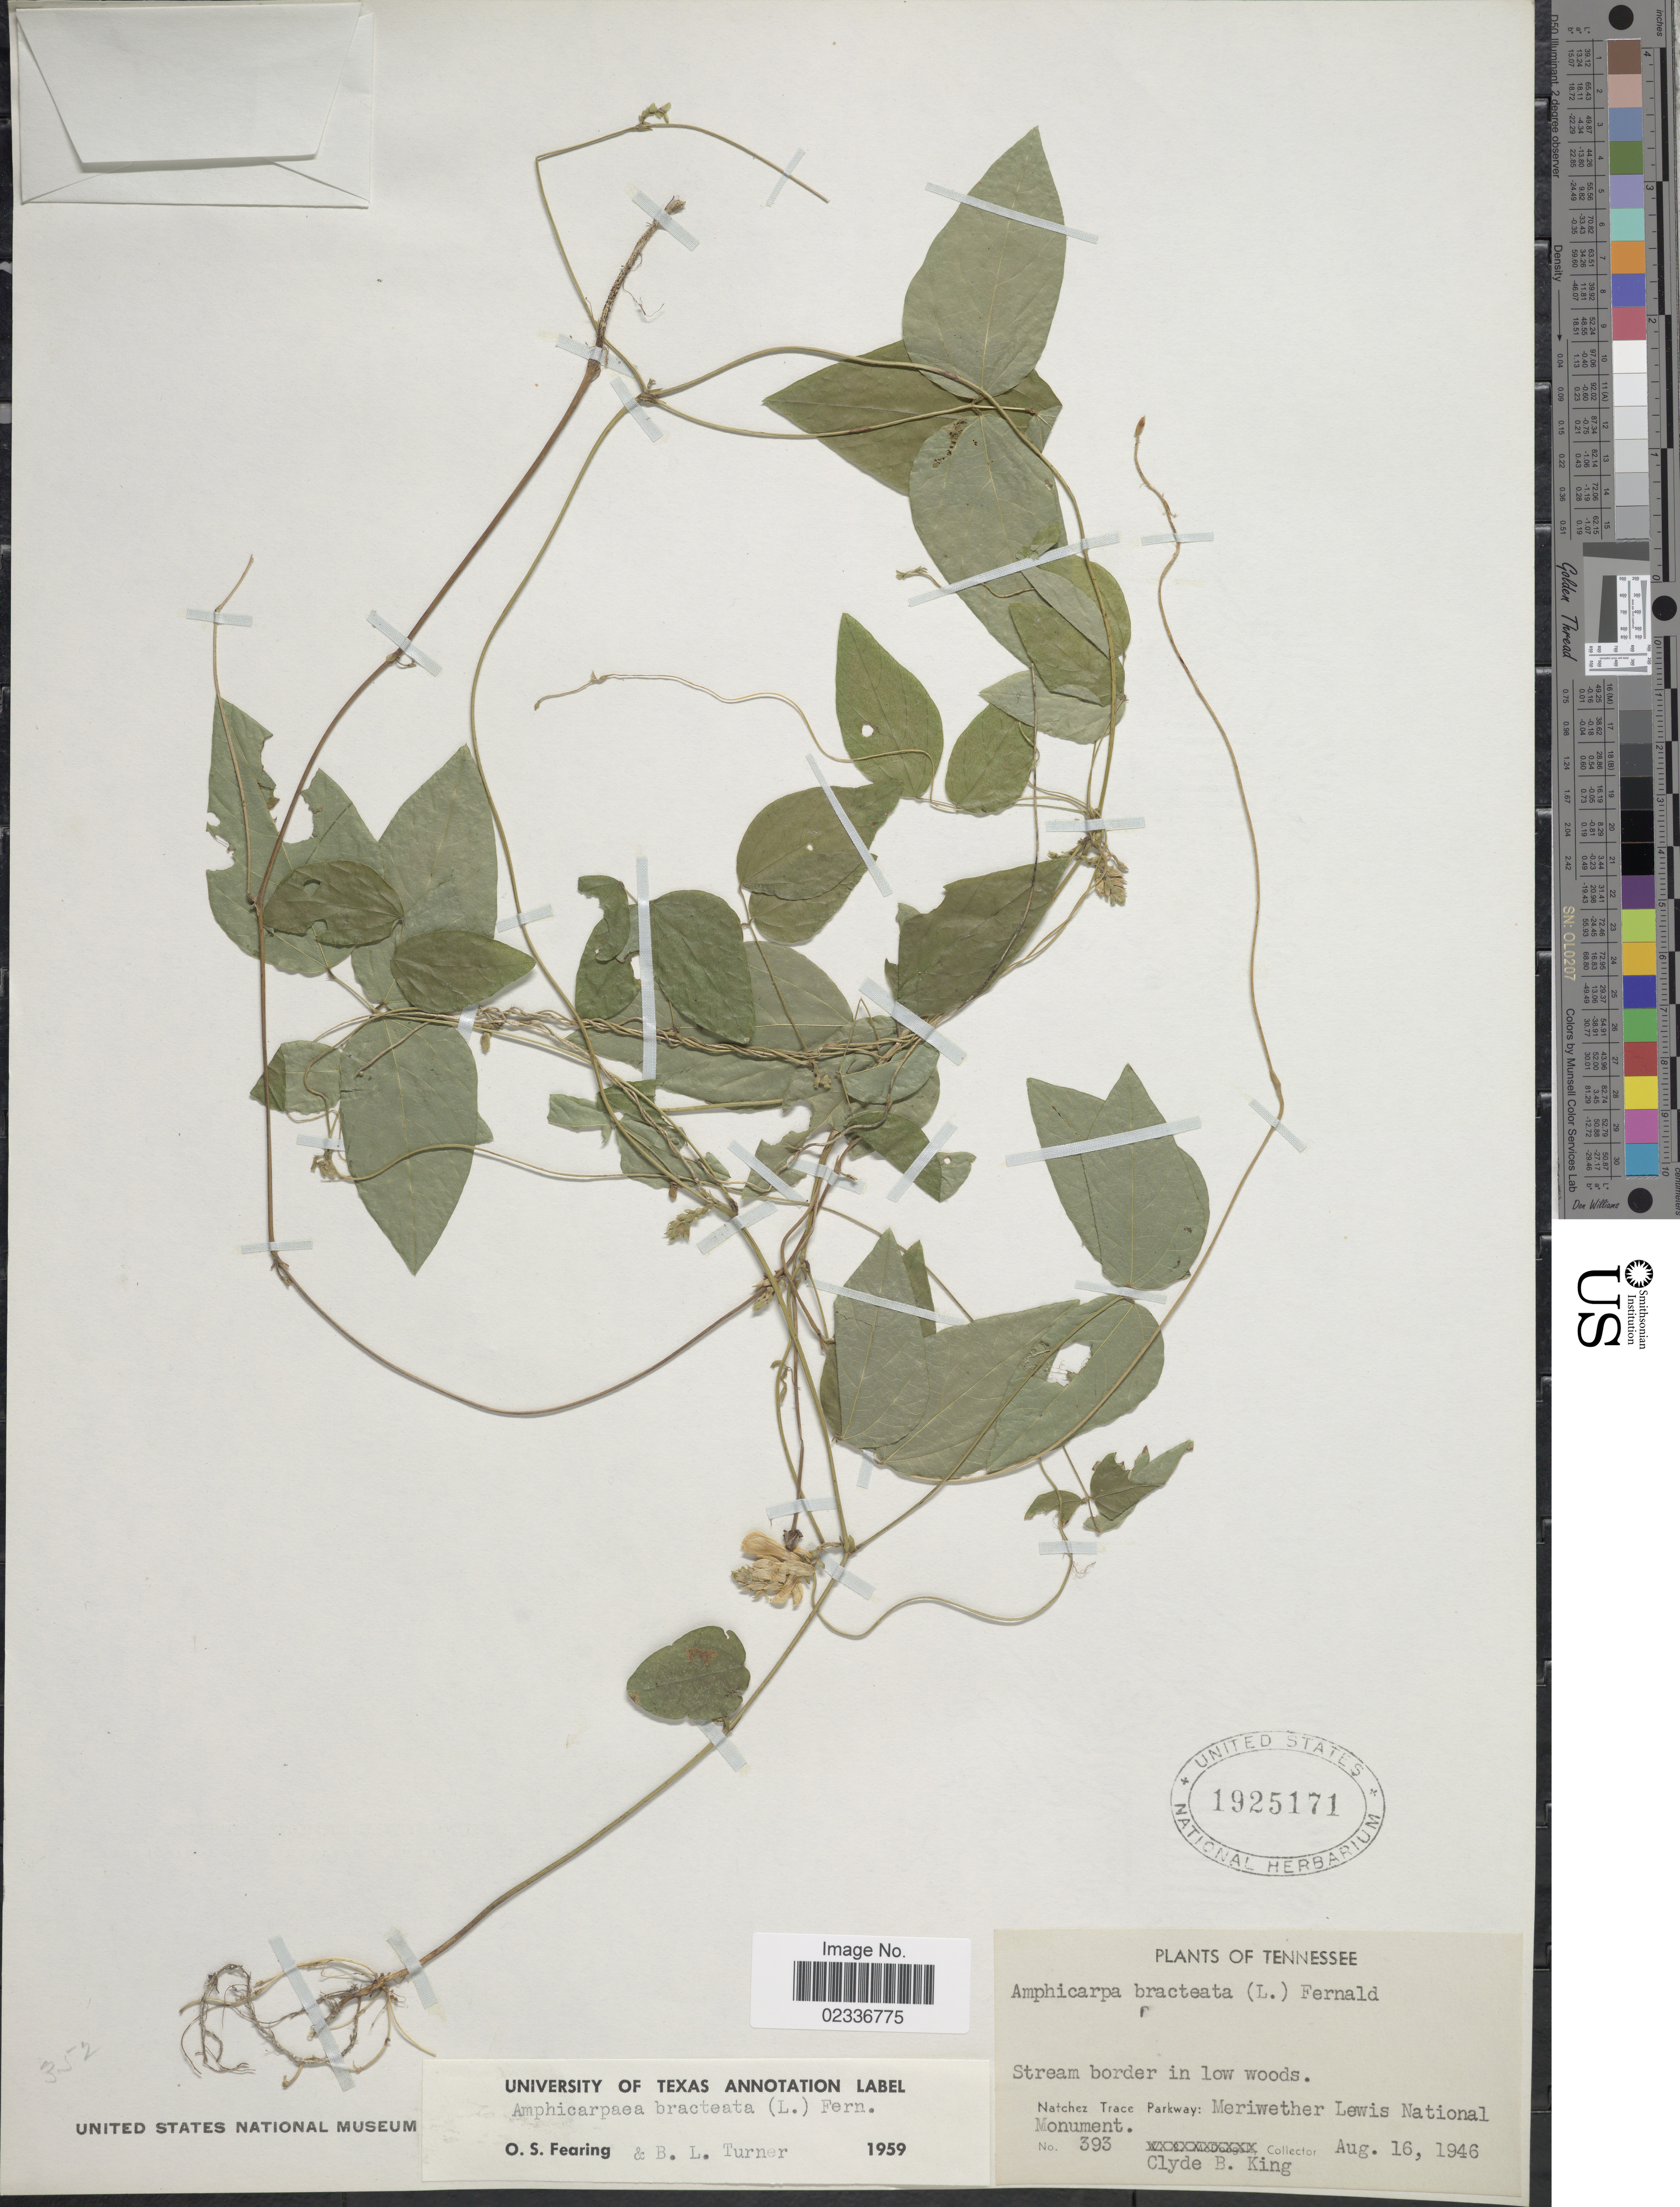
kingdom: Plantae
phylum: Tracheophyta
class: Magnoliopsida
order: Fabales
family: Fabaceae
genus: Amphicarpaea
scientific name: Amphicarpaea bracteata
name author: (L.) Fernald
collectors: C. King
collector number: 393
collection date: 1946-08-16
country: United States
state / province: Tennessee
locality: Natchez Trace Parkway: Meriwether Lewis National Monument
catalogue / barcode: US 1925171